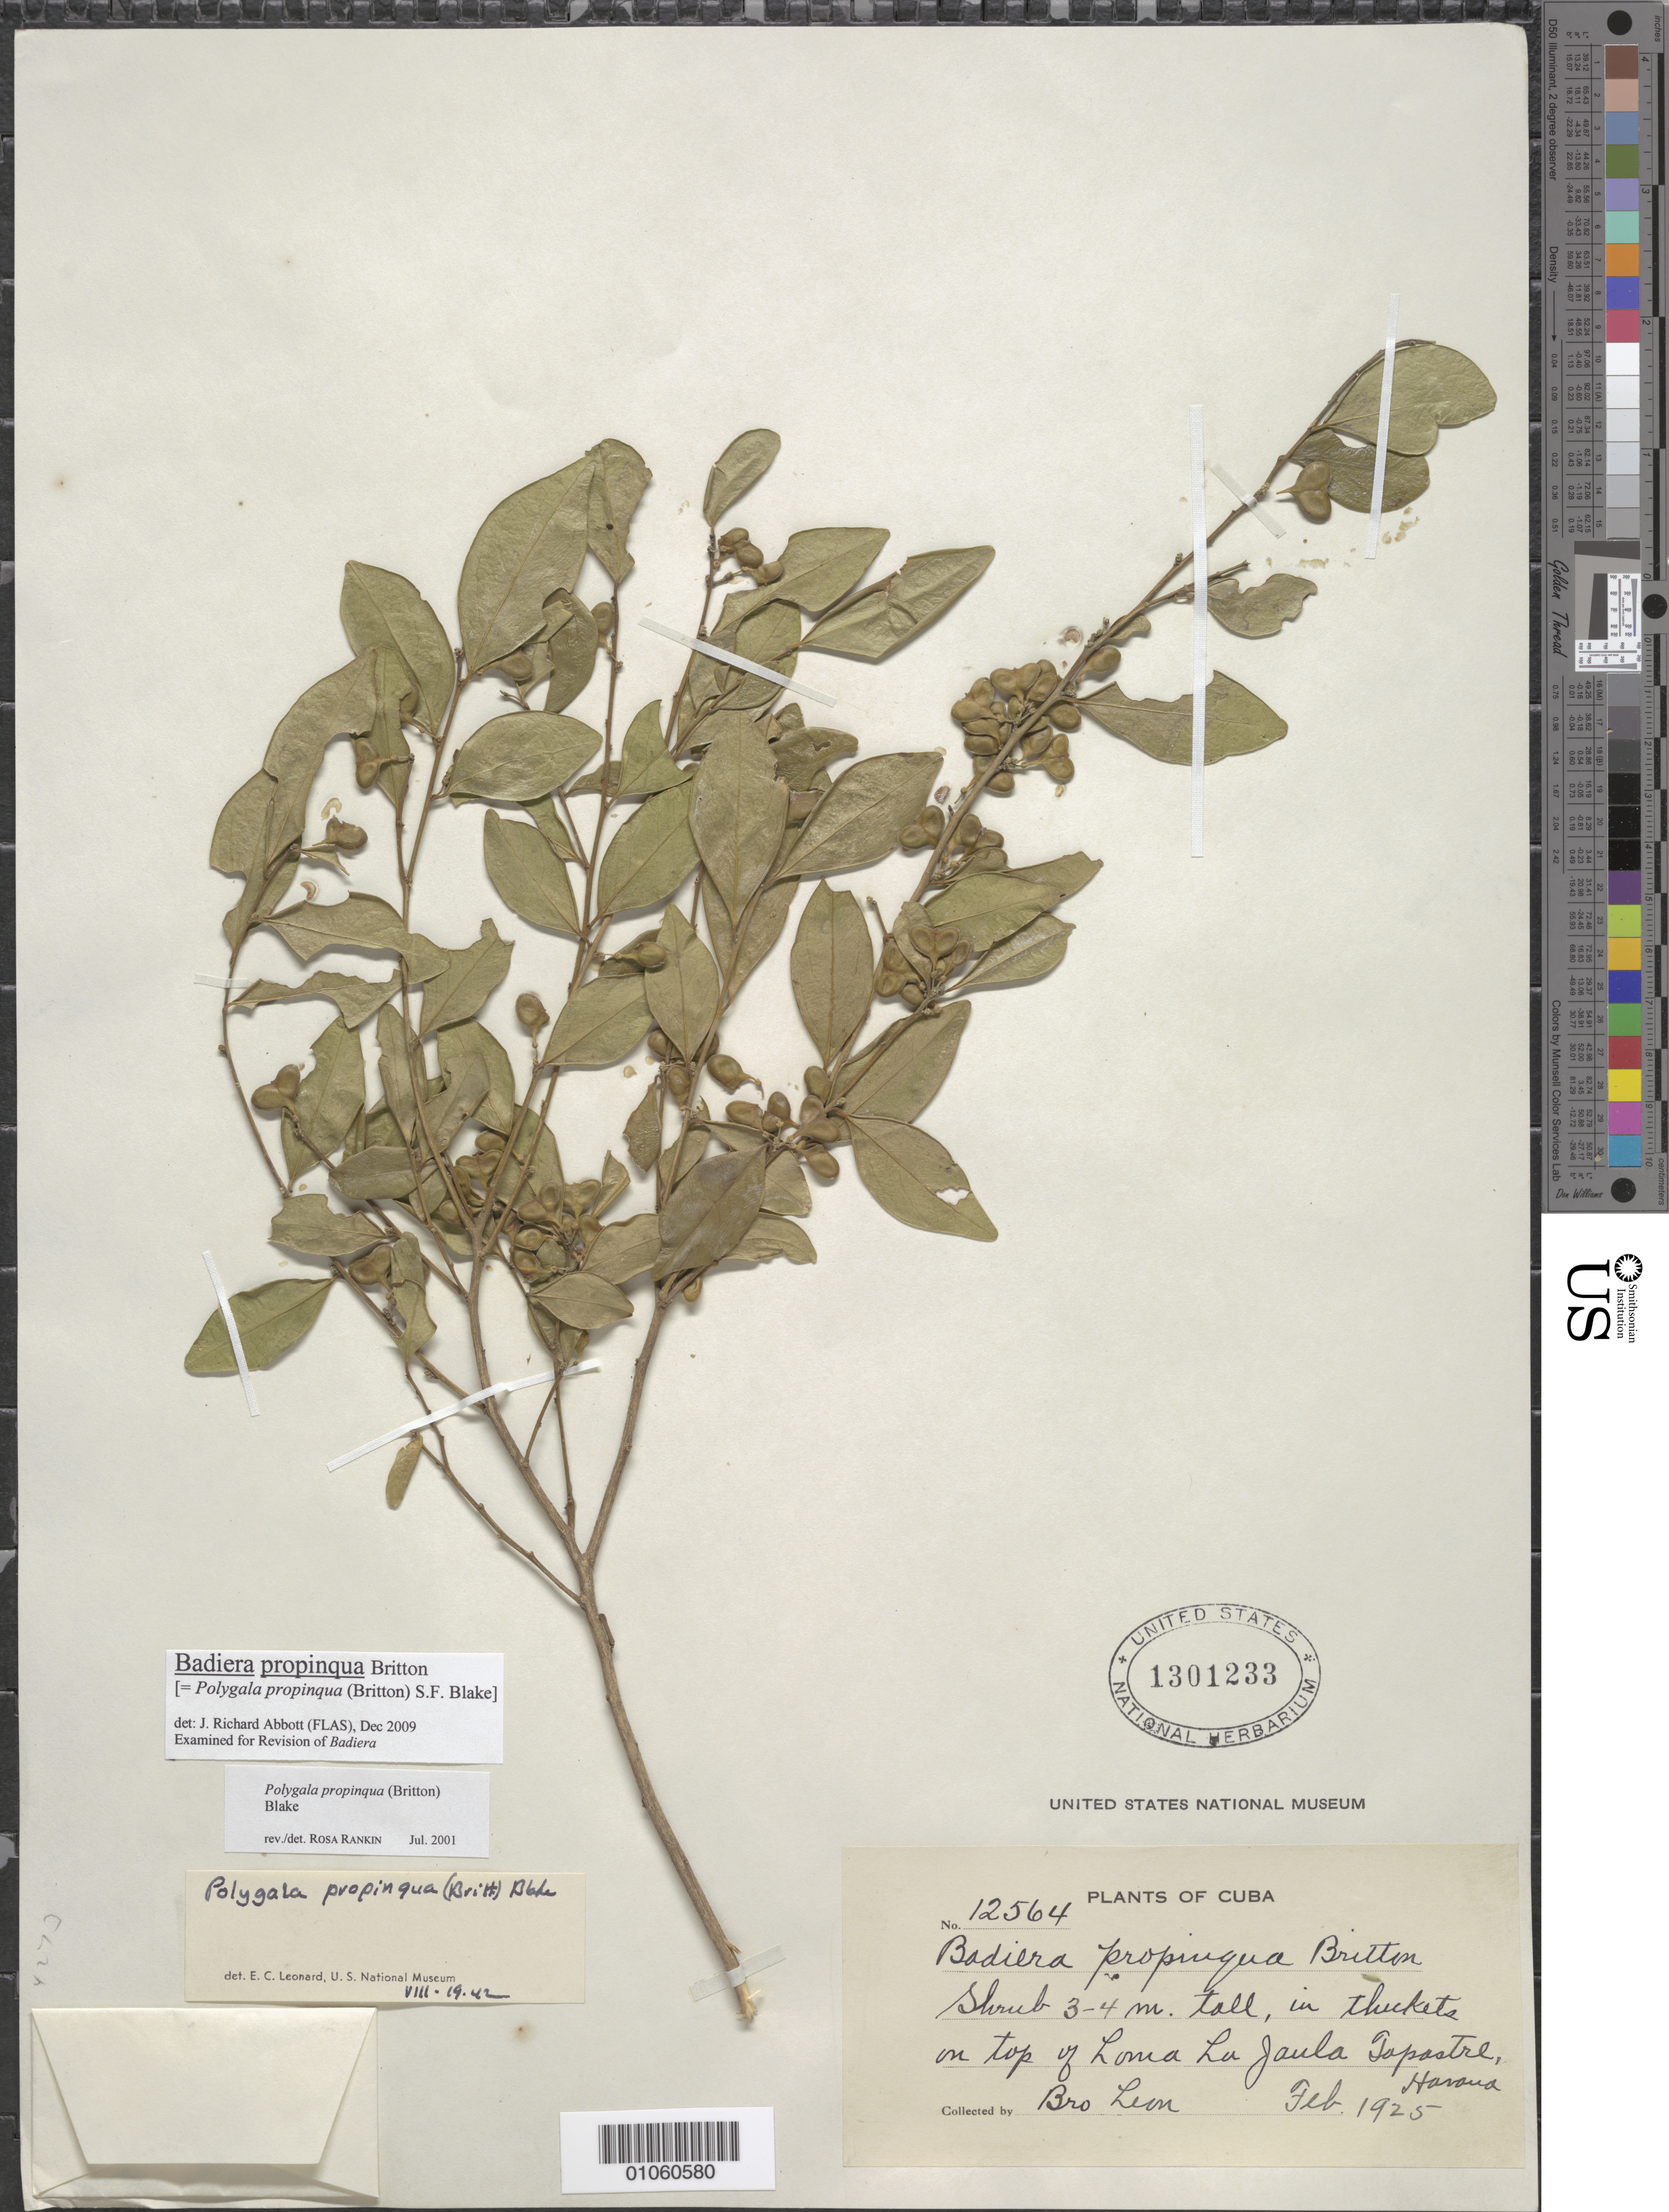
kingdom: Plantae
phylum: Tracheophyta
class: Magnoliopsida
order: Fabales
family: Polygalaceae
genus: Badiera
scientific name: Badiera propinqua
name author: Britton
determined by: Abbott, J. R., (FLAS)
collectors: Bro. León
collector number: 12564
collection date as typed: Feb 1925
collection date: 1925-02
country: Cuba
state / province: La Habana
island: Cuba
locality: Loma La Jaula Tapastre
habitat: In thickets, on top of Loma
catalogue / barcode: US 1301233